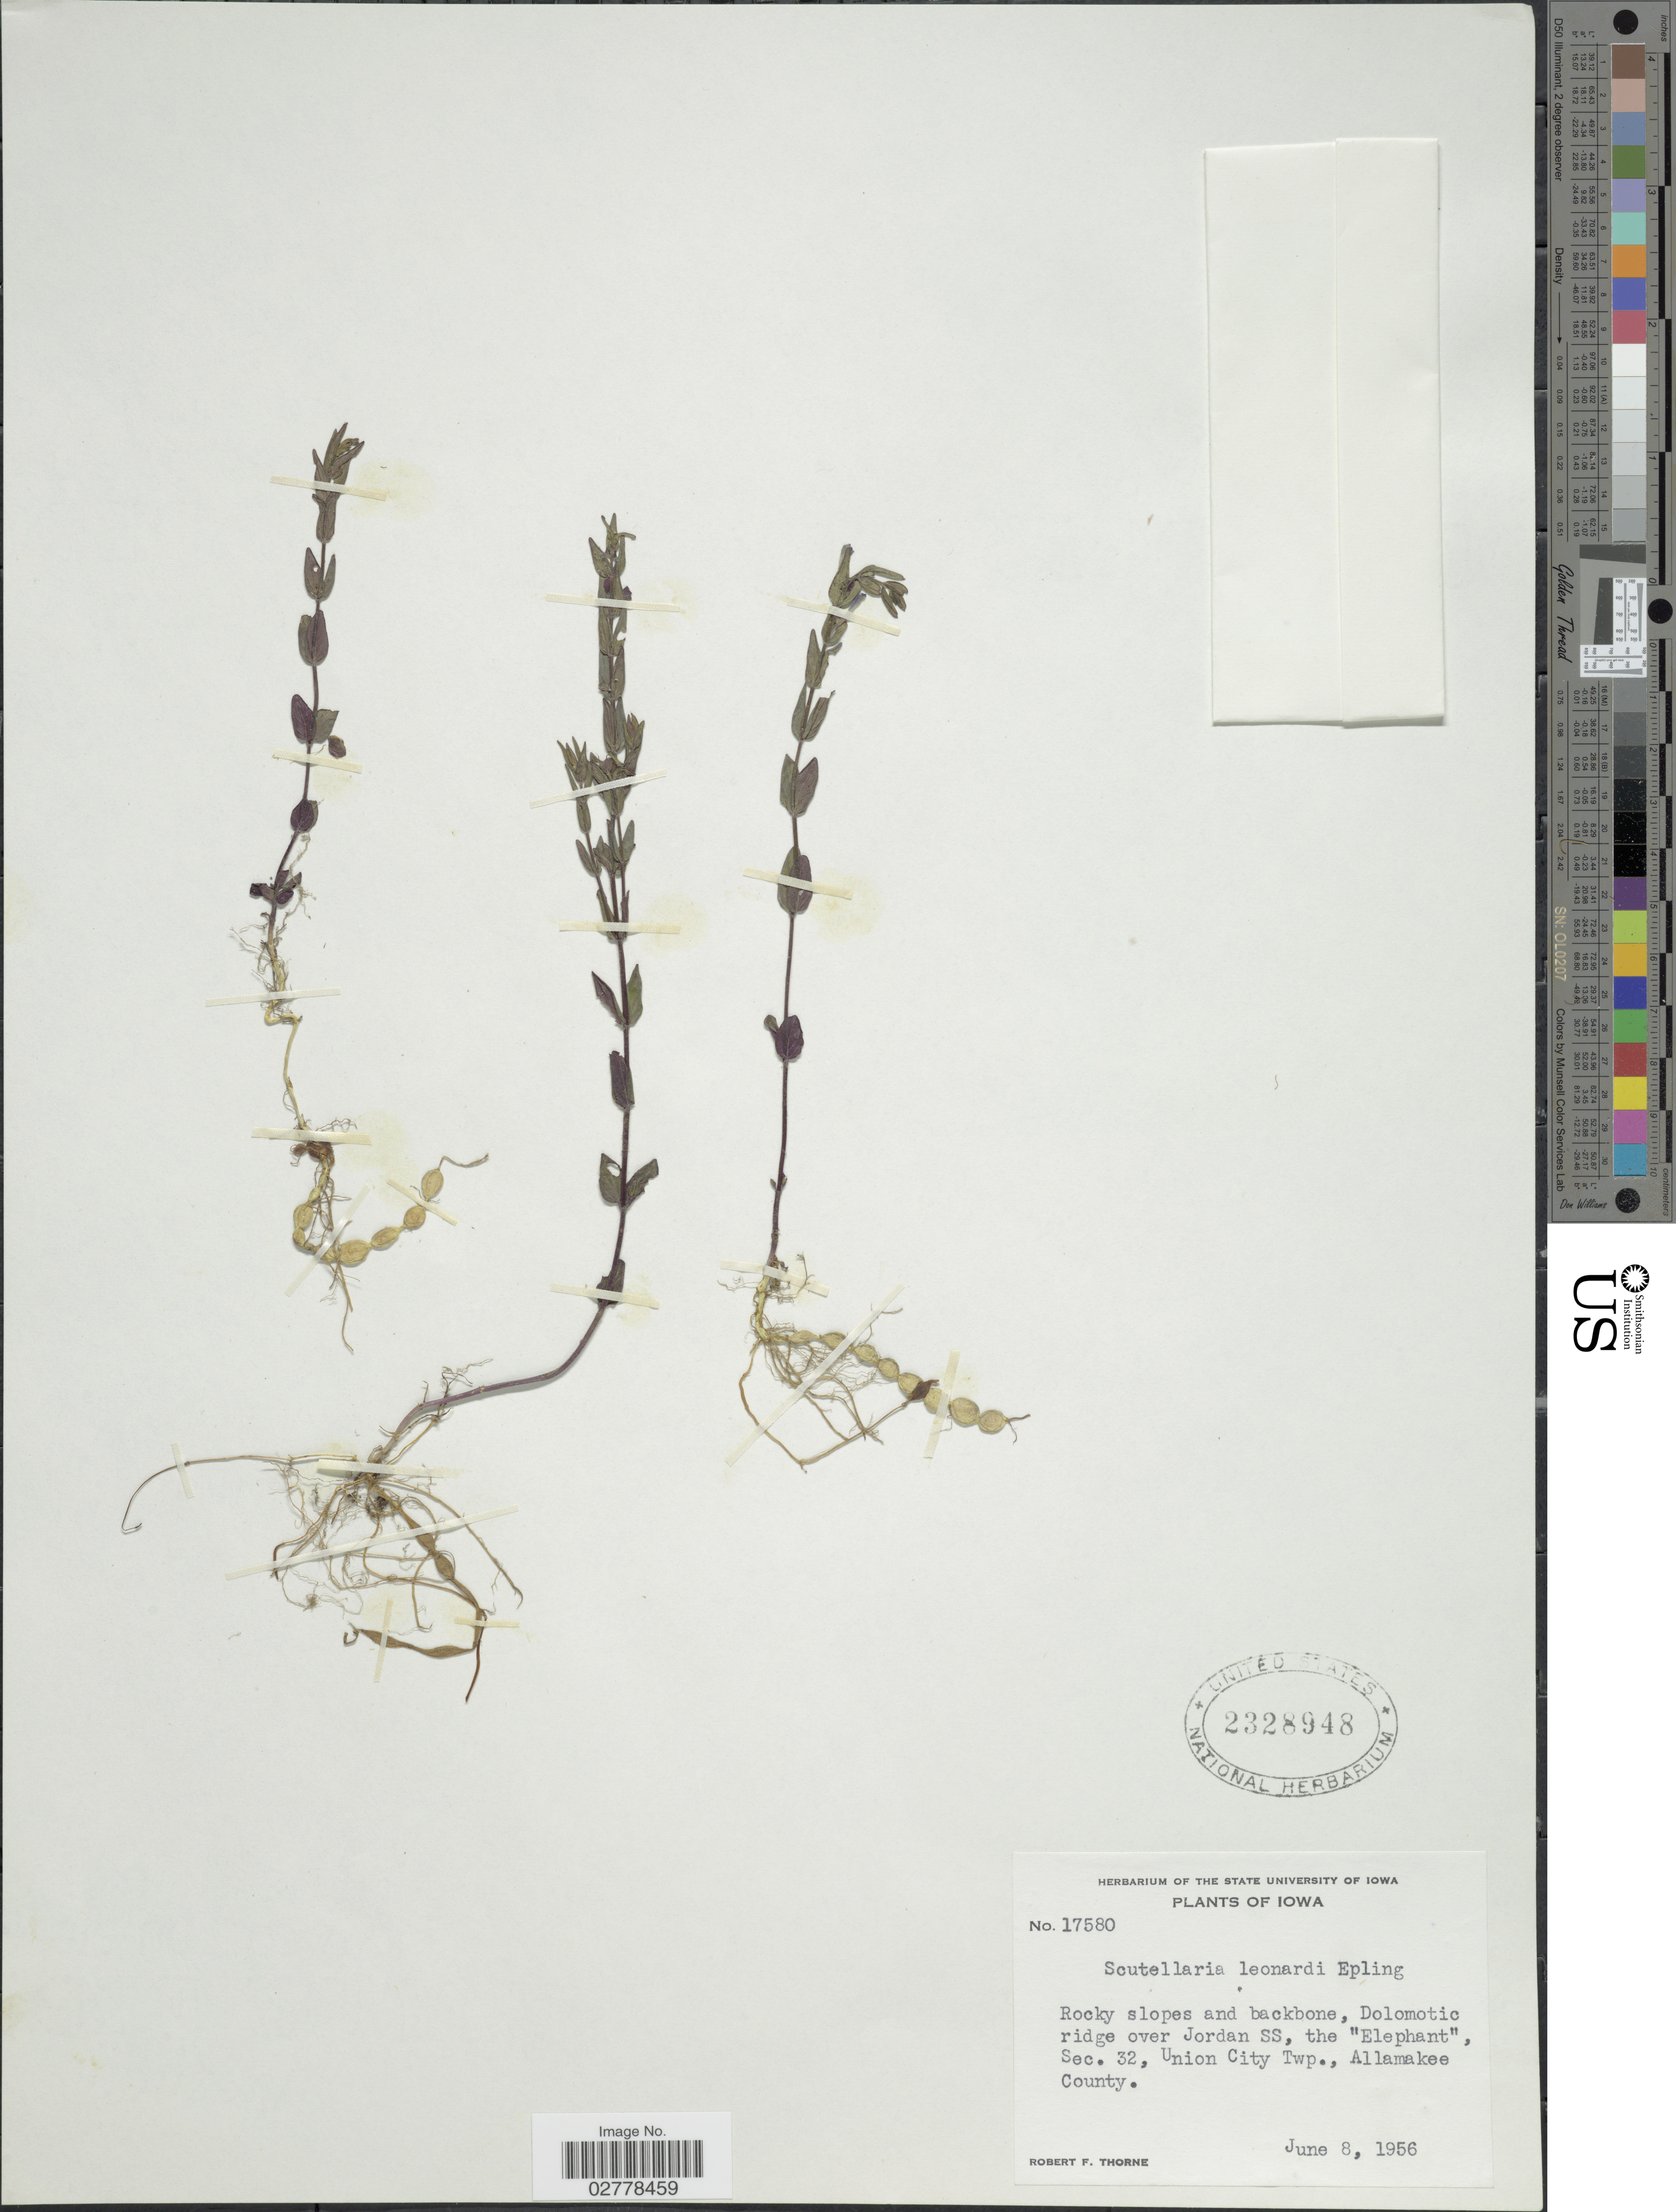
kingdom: Plantae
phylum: Tracheophyta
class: Magnoliopsida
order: Lamiales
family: Lamiaceae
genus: Scutellaria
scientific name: Scutellaria leonardii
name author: Epling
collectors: R. F. Thorne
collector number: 17580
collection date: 1956-06-08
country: United States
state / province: Iowa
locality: Rocky slopes and backbone, Dolomotic ridge over Jordan SS, the 'Elephant', Sec. 32, Union City Twp., Allamakee County.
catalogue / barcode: US 2328948